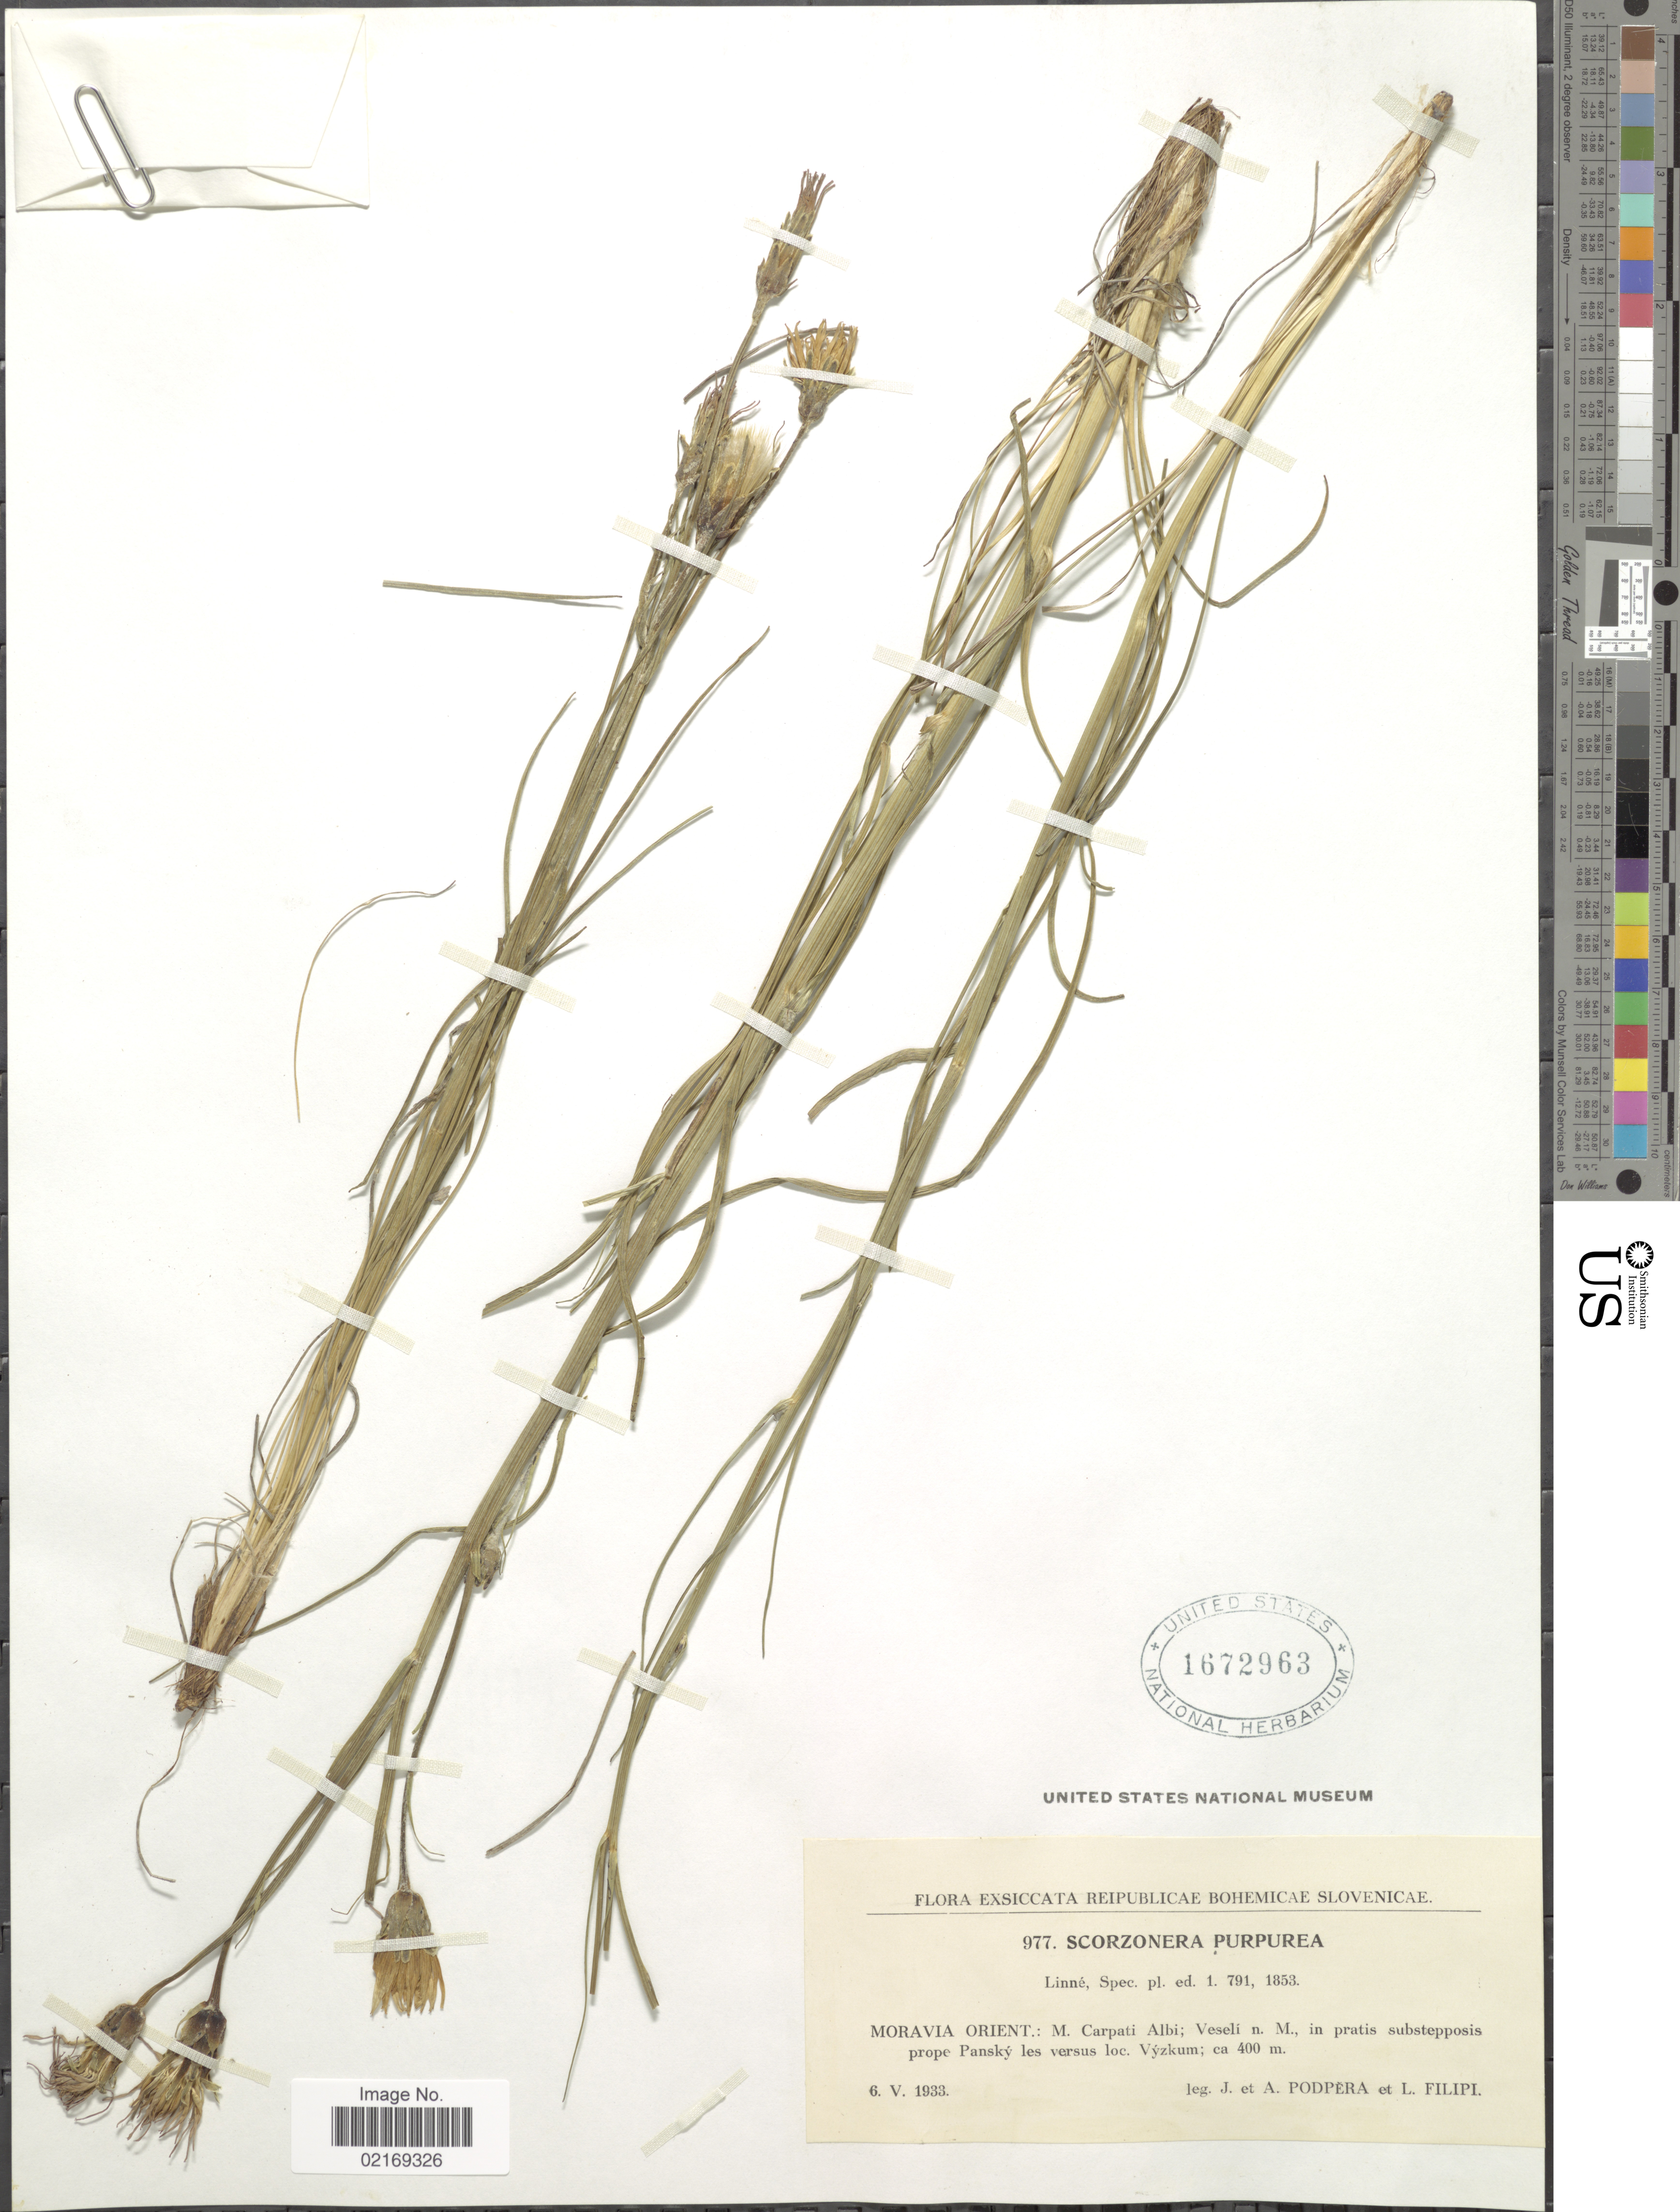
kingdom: Plantae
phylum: Tracheophyta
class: Magnoliopsida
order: Asterales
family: Asteraceae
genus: Scorzonera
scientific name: Scorzonera purpurea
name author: L.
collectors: J. Podpera, A. Podpera & L. Filipi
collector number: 977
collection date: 1933-05-06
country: Czechia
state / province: Moravian-Silesian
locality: Reipublicae Bohemicae Slovenicae, Moravia orient.: M. Carpati Albil Veseli n. M., in pratis substepposis prope Pansky les verus los. Vyzkum.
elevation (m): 400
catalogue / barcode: US 1672963